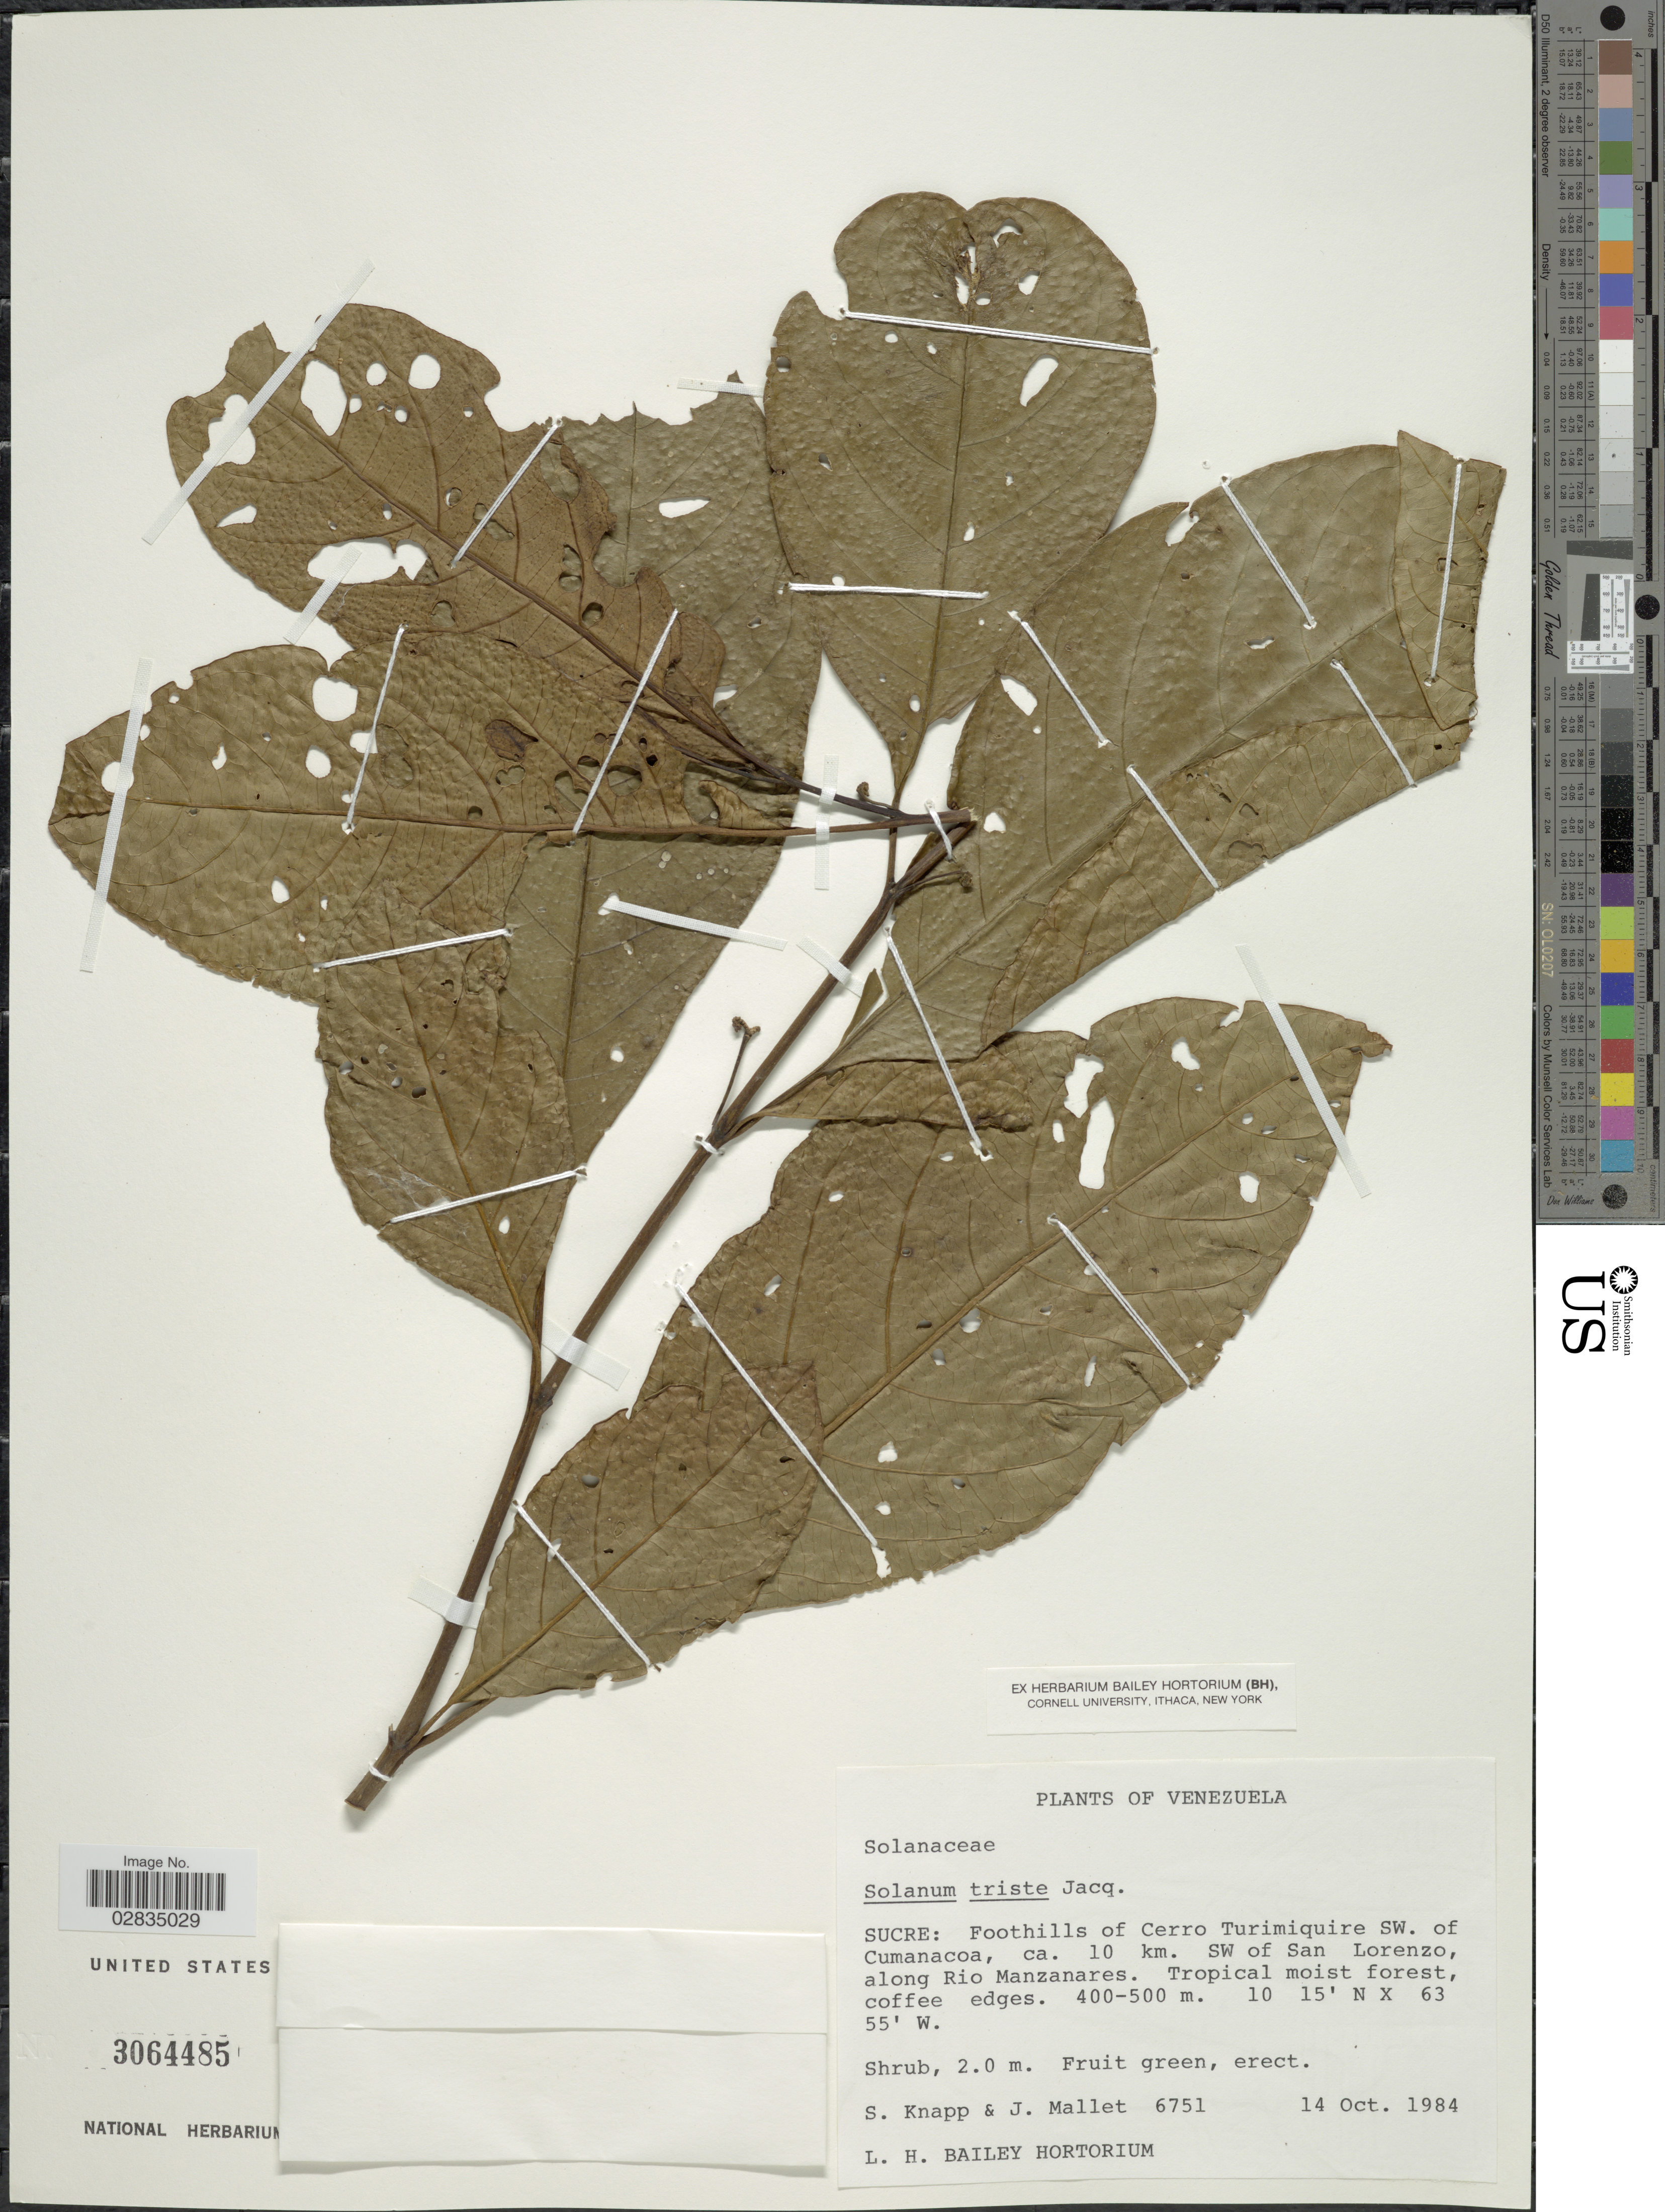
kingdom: Plantae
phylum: Tracheophyta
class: Magnoliopsida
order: Solanales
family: Solanaceae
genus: Solanum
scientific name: Solanum triste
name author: Jacq.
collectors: S. Knapp & J. Mallet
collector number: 6751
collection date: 1984-10-14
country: Venezuela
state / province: Sucre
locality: Foothills of Cerro Turimiquire SW. of Cumanacoa, ca. 10 km. SW of San Lorenzo, along Rio Manzanares.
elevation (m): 400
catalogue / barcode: US 3064485